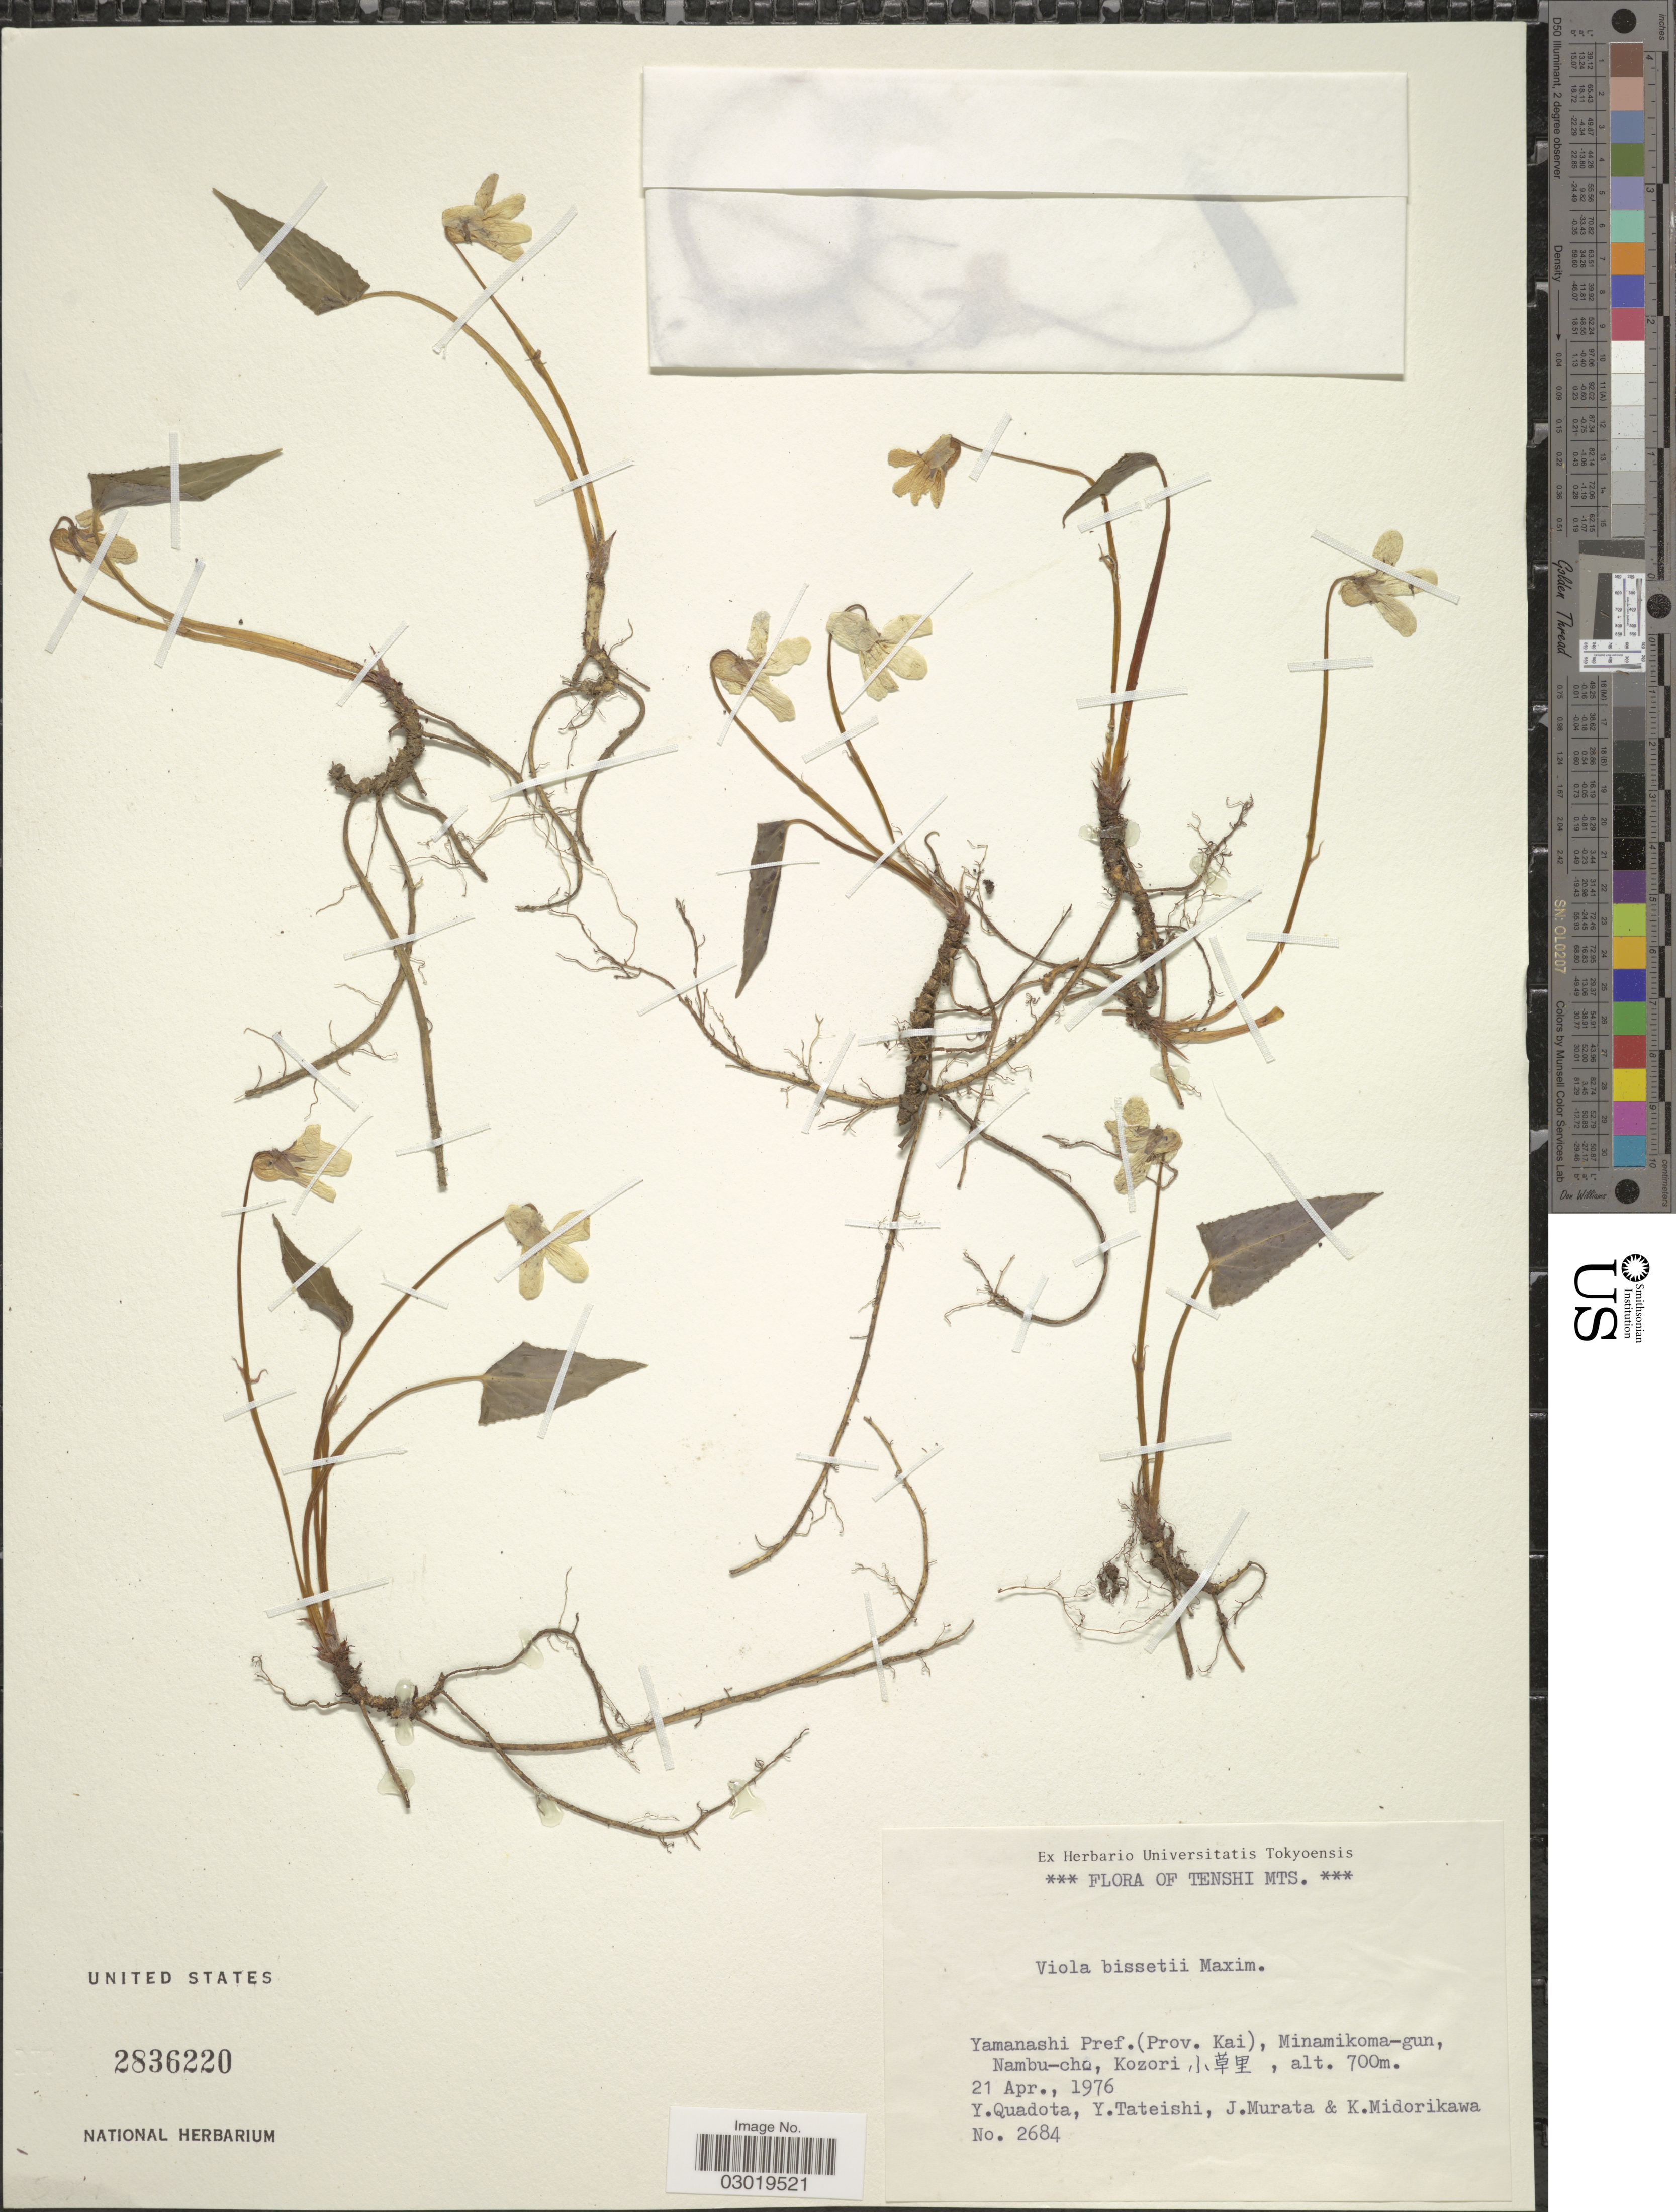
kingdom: Plantae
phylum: Tracheophyta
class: Magnoliopsida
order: Malpighiales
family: Violaceae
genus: Viola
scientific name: Viola x bissellii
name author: House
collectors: Y. Quadota, Y. Tateishi, J. Murata & K. Midorikawa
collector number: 2684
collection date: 1976-04-21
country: Japan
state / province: Yamanasi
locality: Tenshi Mts., Yamanashi Pref. (Prov. Kai), Minamikoma-gun, Nambu-cho, Kozori X.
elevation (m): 700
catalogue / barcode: US 2836220